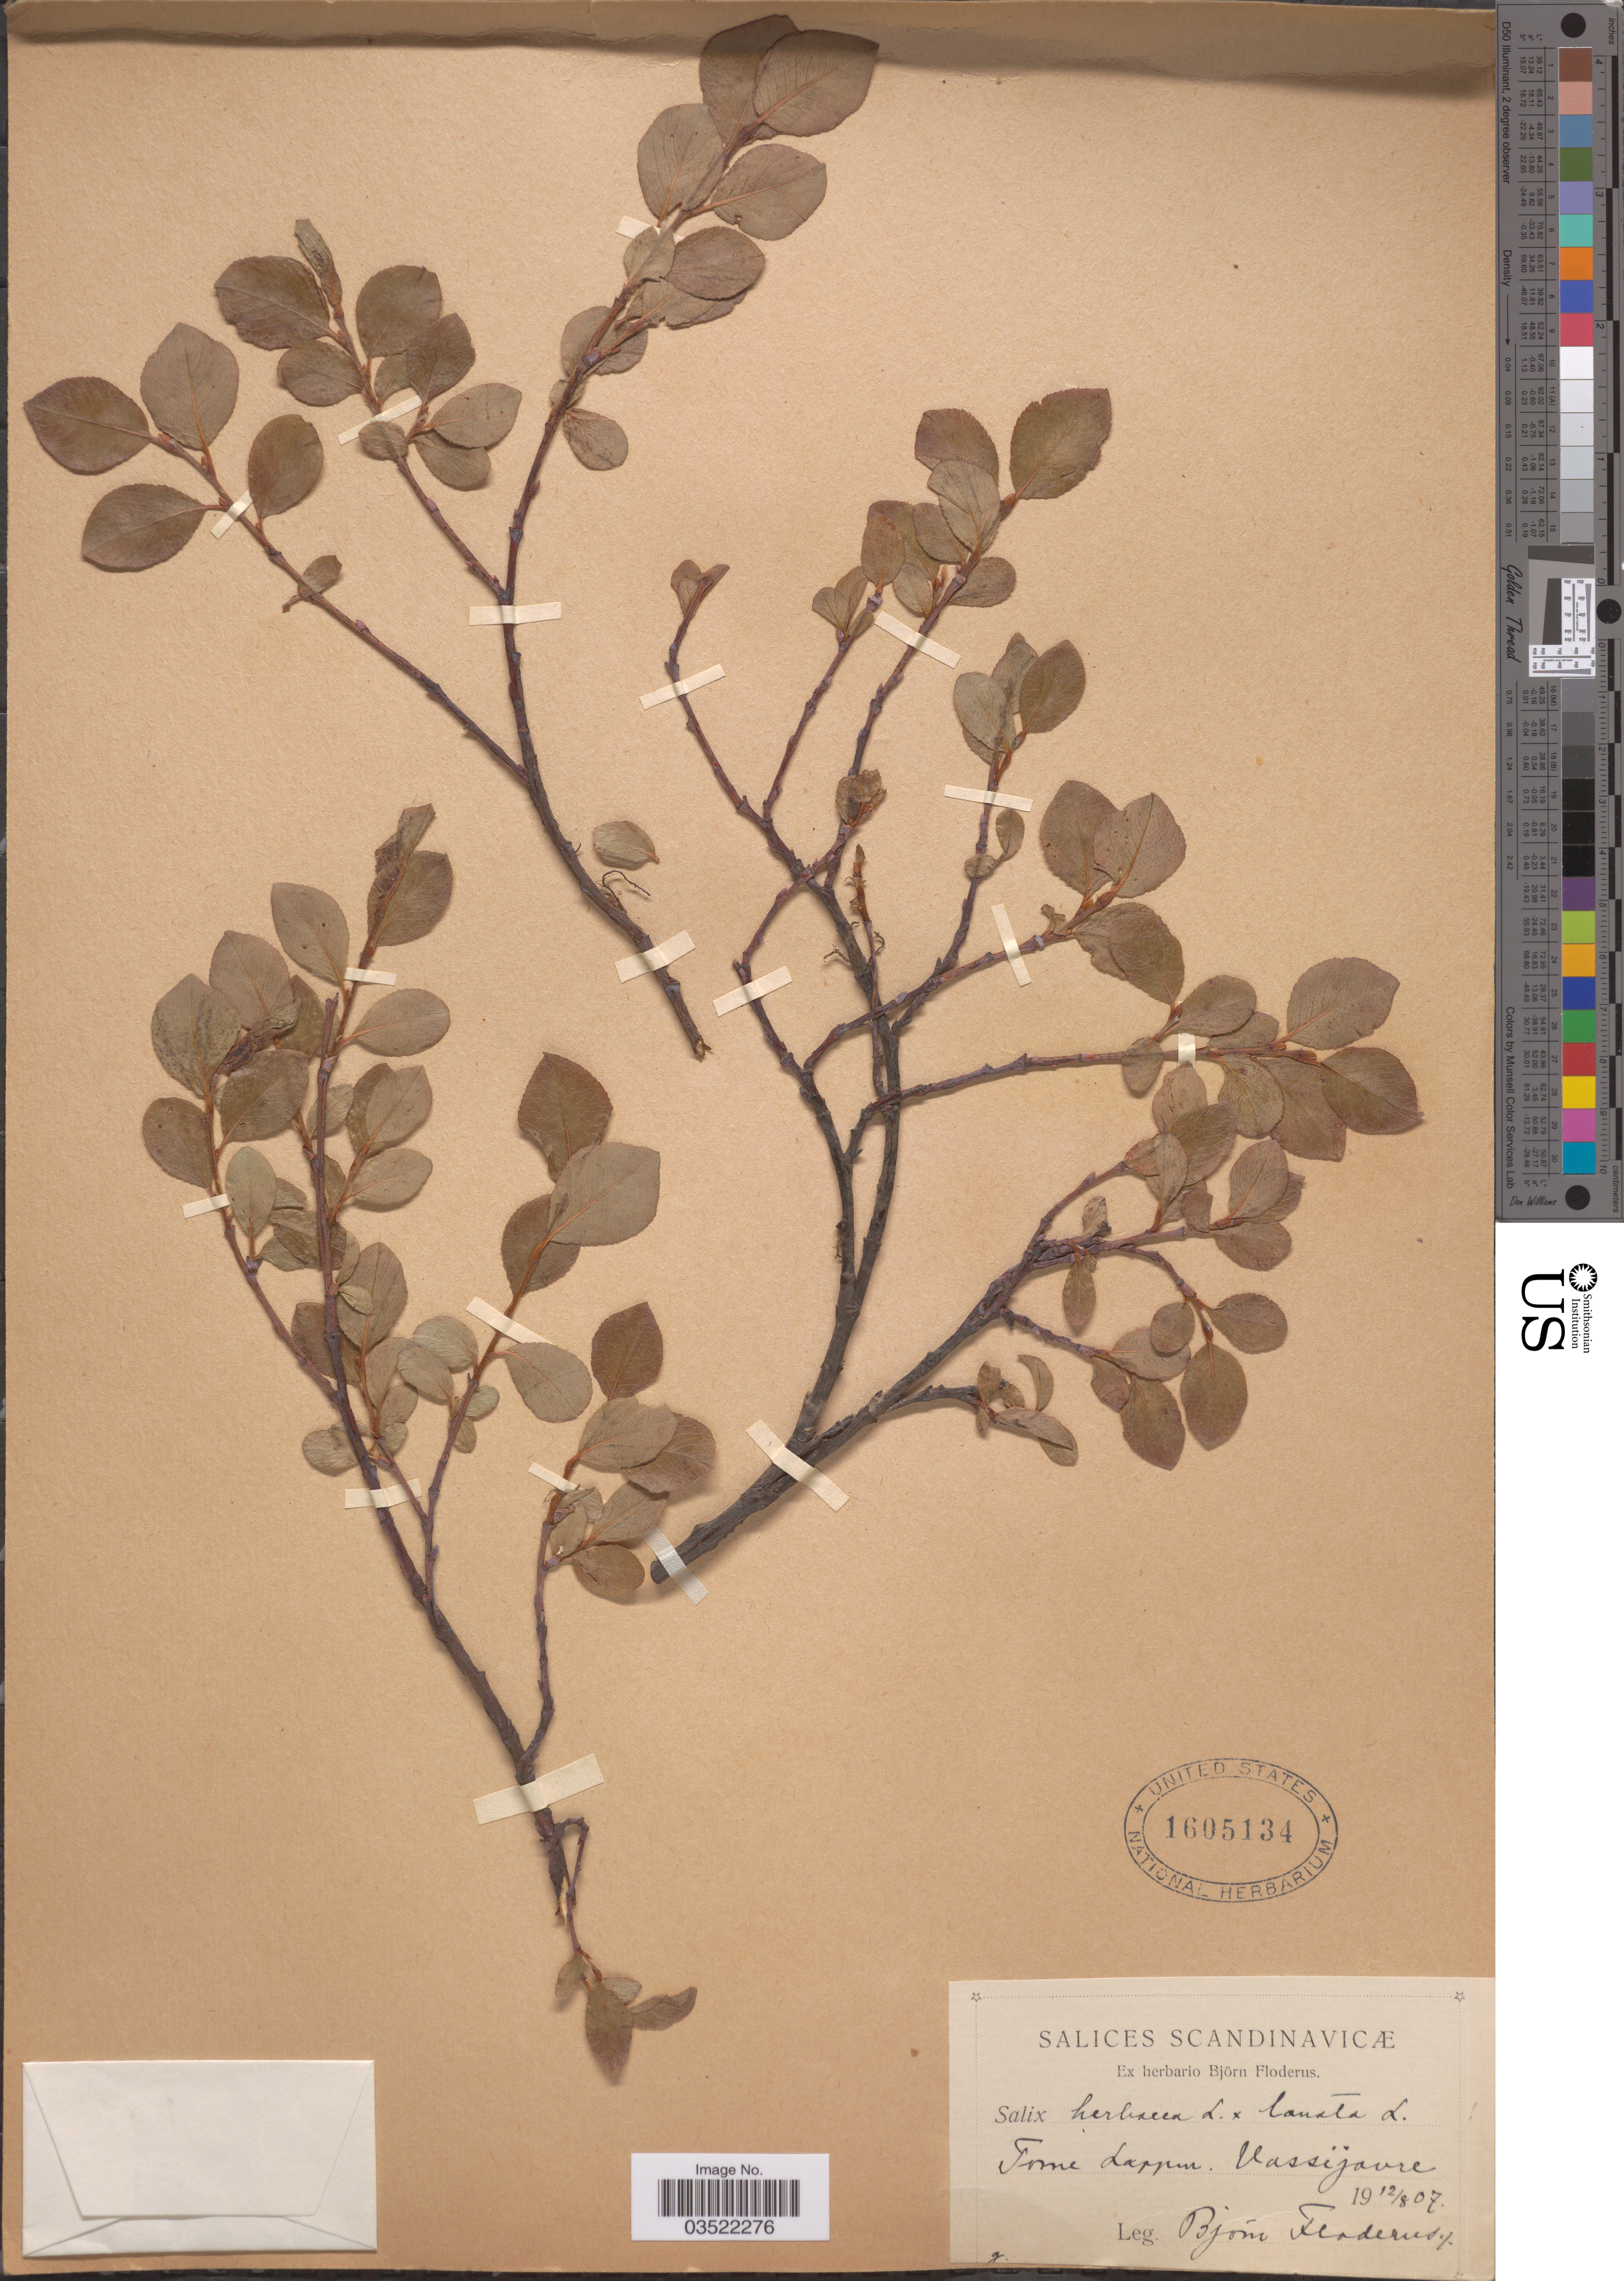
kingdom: Plantae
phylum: Tracheophyta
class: Magnoliopsida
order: Malpighiales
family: Salicaceae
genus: Salix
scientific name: Salix herbacea x S. lanata L.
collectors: B. G. O. Floderus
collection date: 1907-08-12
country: Sweden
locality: Scandinavicæ. Torne Lappm. Vassijaure.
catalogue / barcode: US 1605134